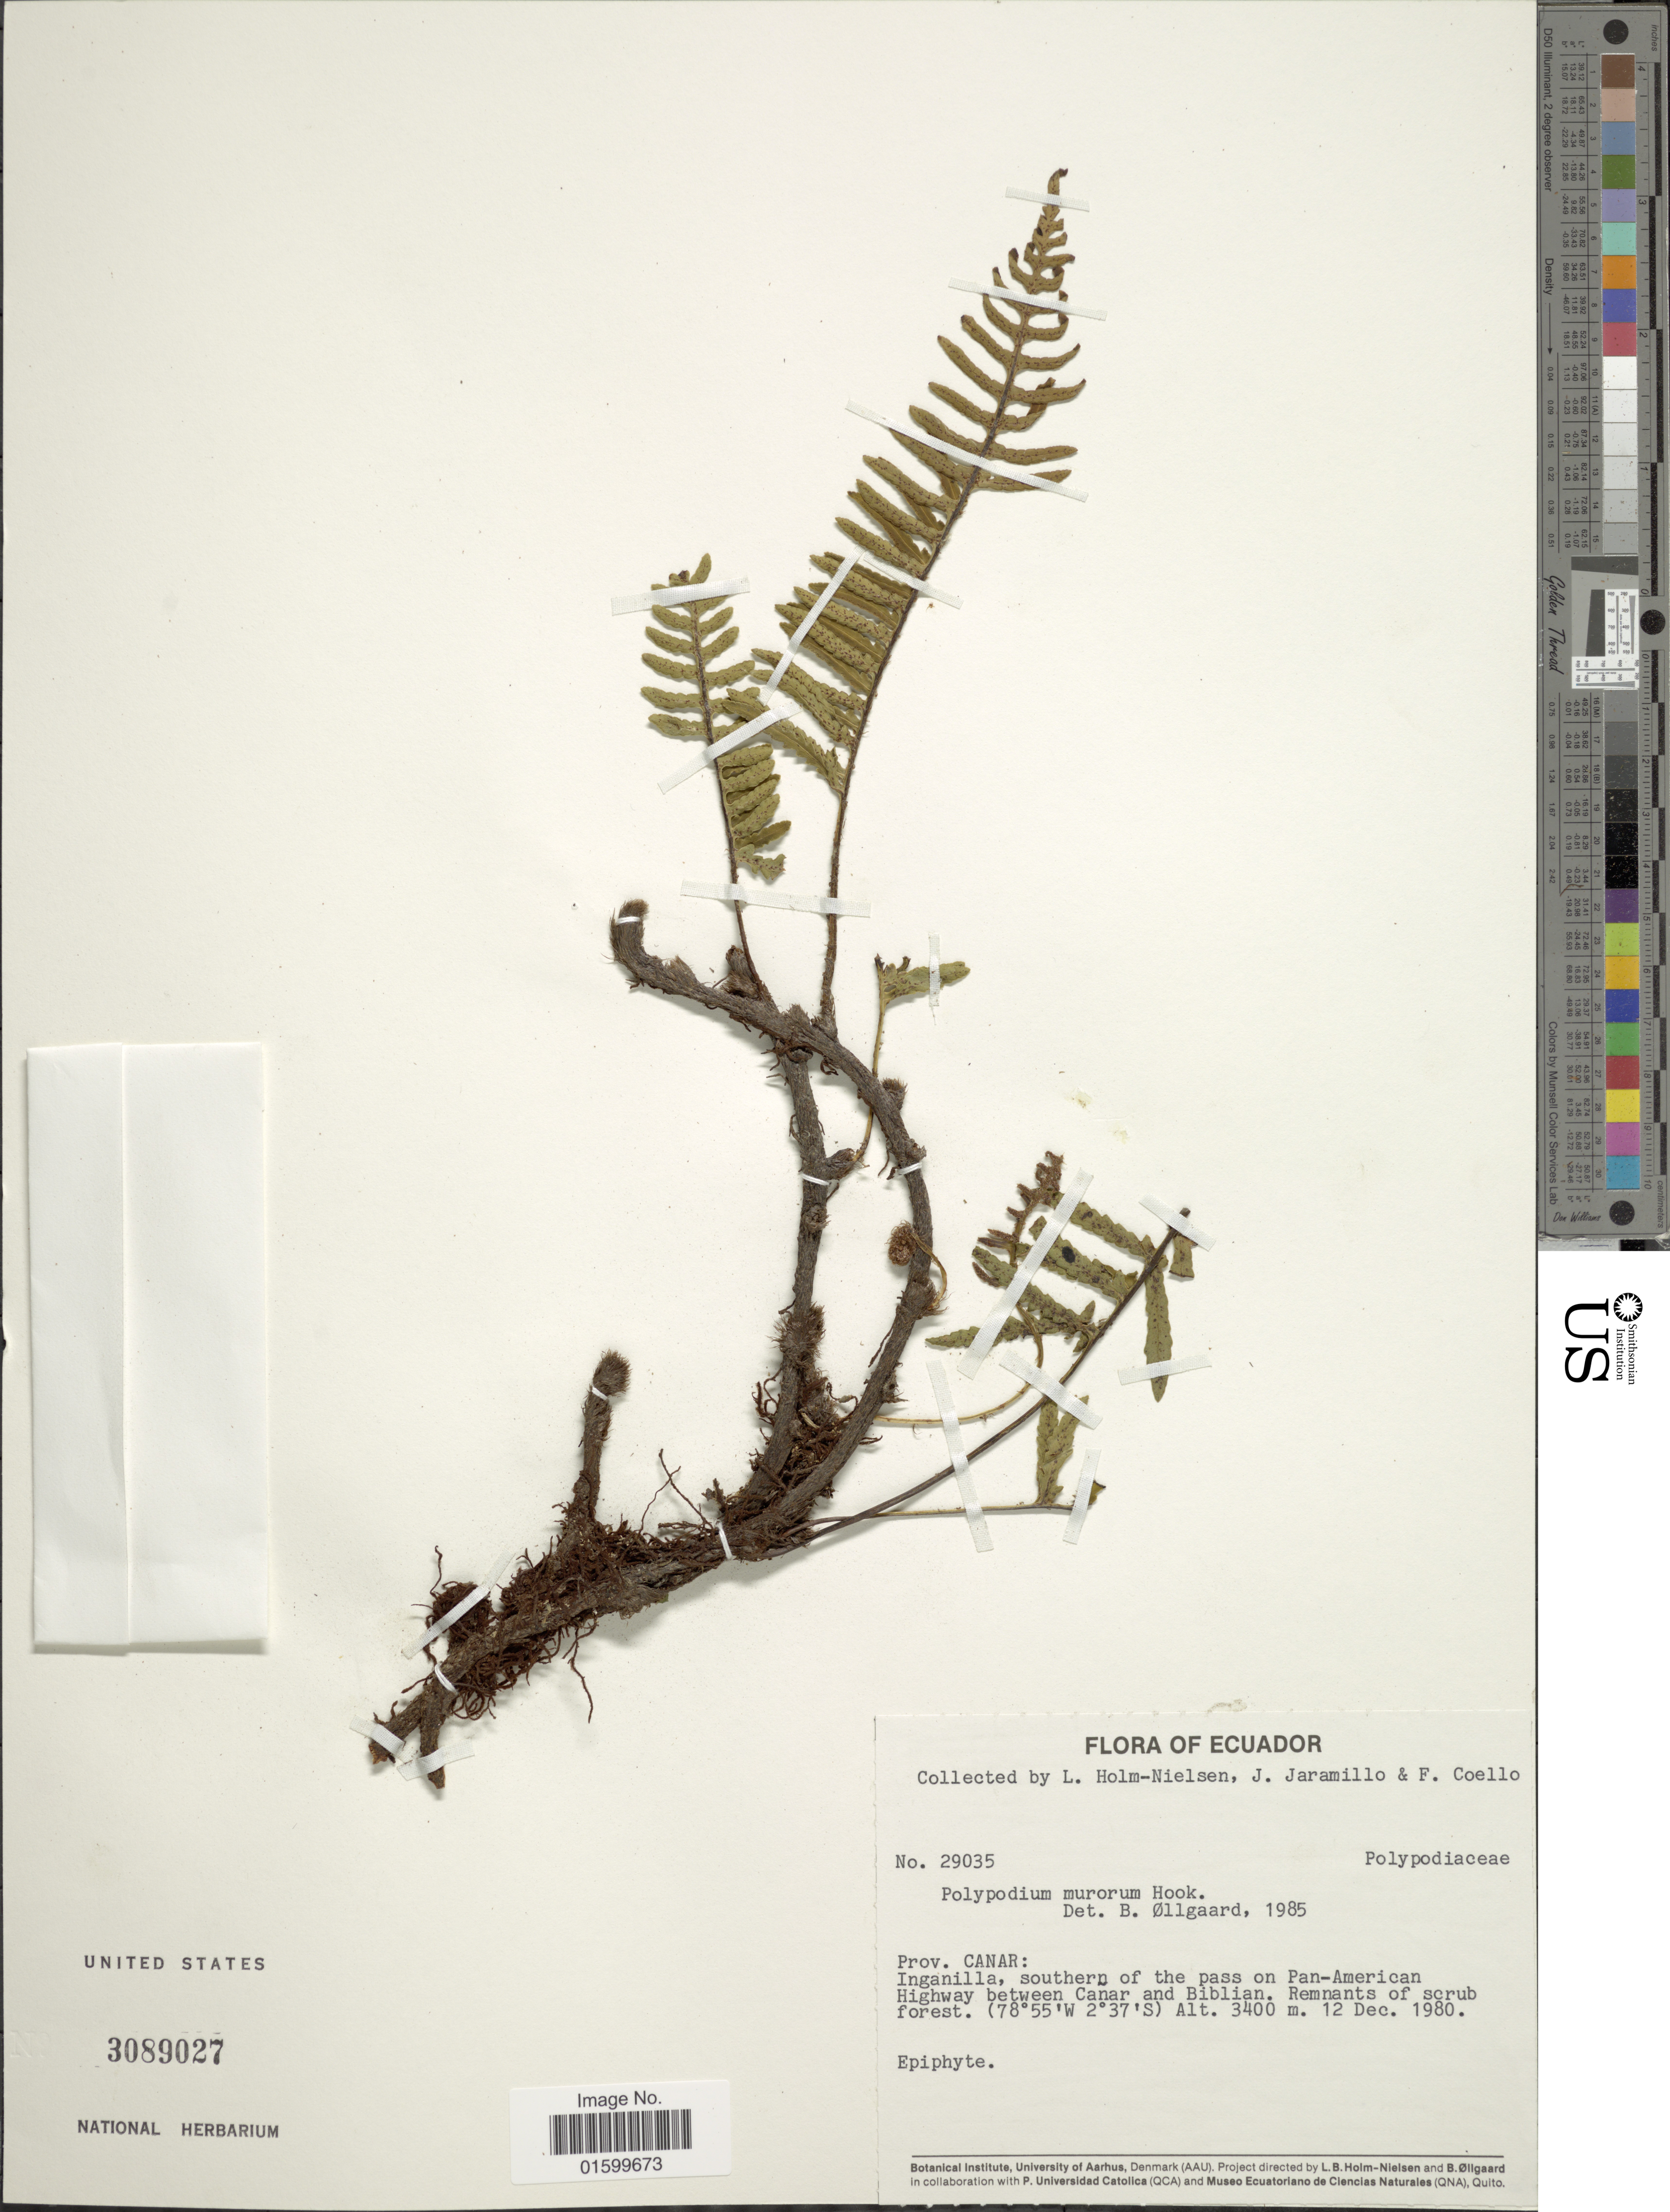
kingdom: Plantae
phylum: Tracheophyta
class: Polypodiopsida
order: Polypodiales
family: Polypodiaceae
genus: Pleopeltis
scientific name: Pleopeltis murorum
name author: (Hook.) A.R. Sm. & Tejero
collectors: L. B. Holm-Nielsen, J. Jaramillo & F. Coello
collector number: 29035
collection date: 1980-12-12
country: Ecuador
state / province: Cañar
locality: Prov. Canar, Inganilla, southern of the pass on Pan-American Highway between Canar and Biblian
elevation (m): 3400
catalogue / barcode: US 3089027